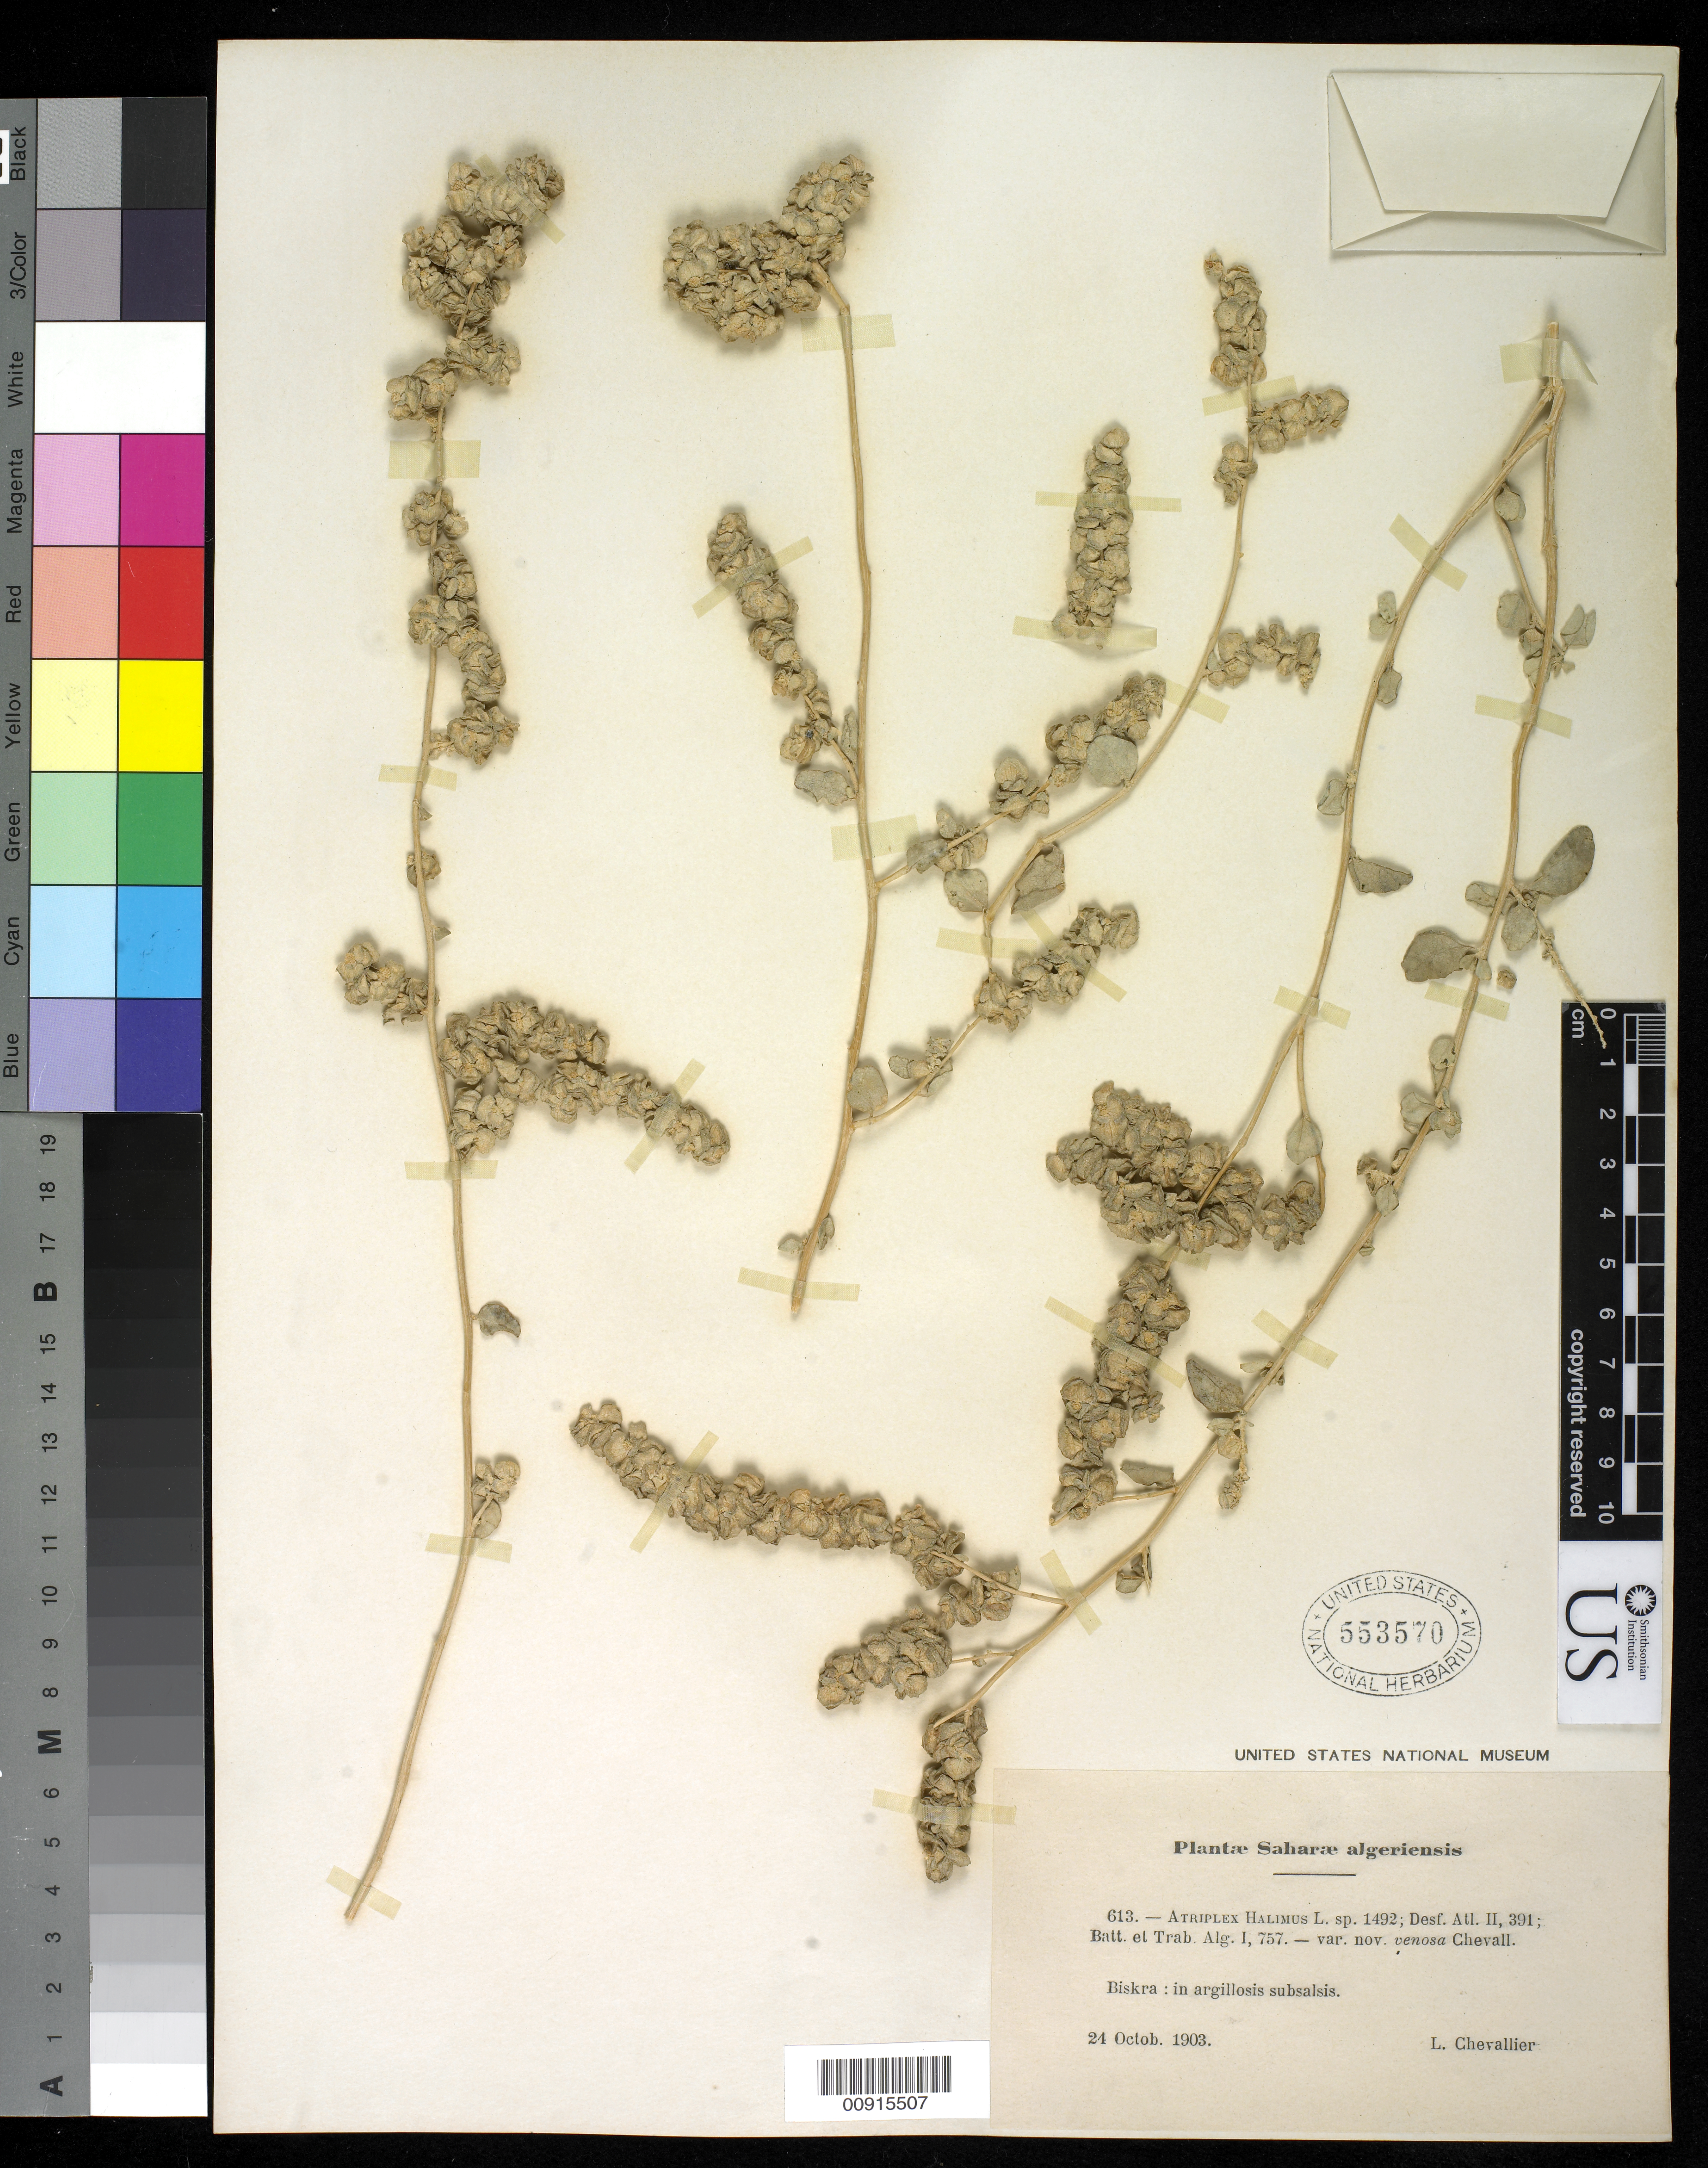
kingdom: Plantae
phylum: Tracheophyta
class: Magnoliopsida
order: Caryophyllales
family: Amaranthaceae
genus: Atriplex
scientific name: Atriplex cuneata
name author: A. Nelson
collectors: L. Chevallier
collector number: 613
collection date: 1903-10-24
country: Algeria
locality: Biskra in argillosis subalsis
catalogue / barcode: US 553570